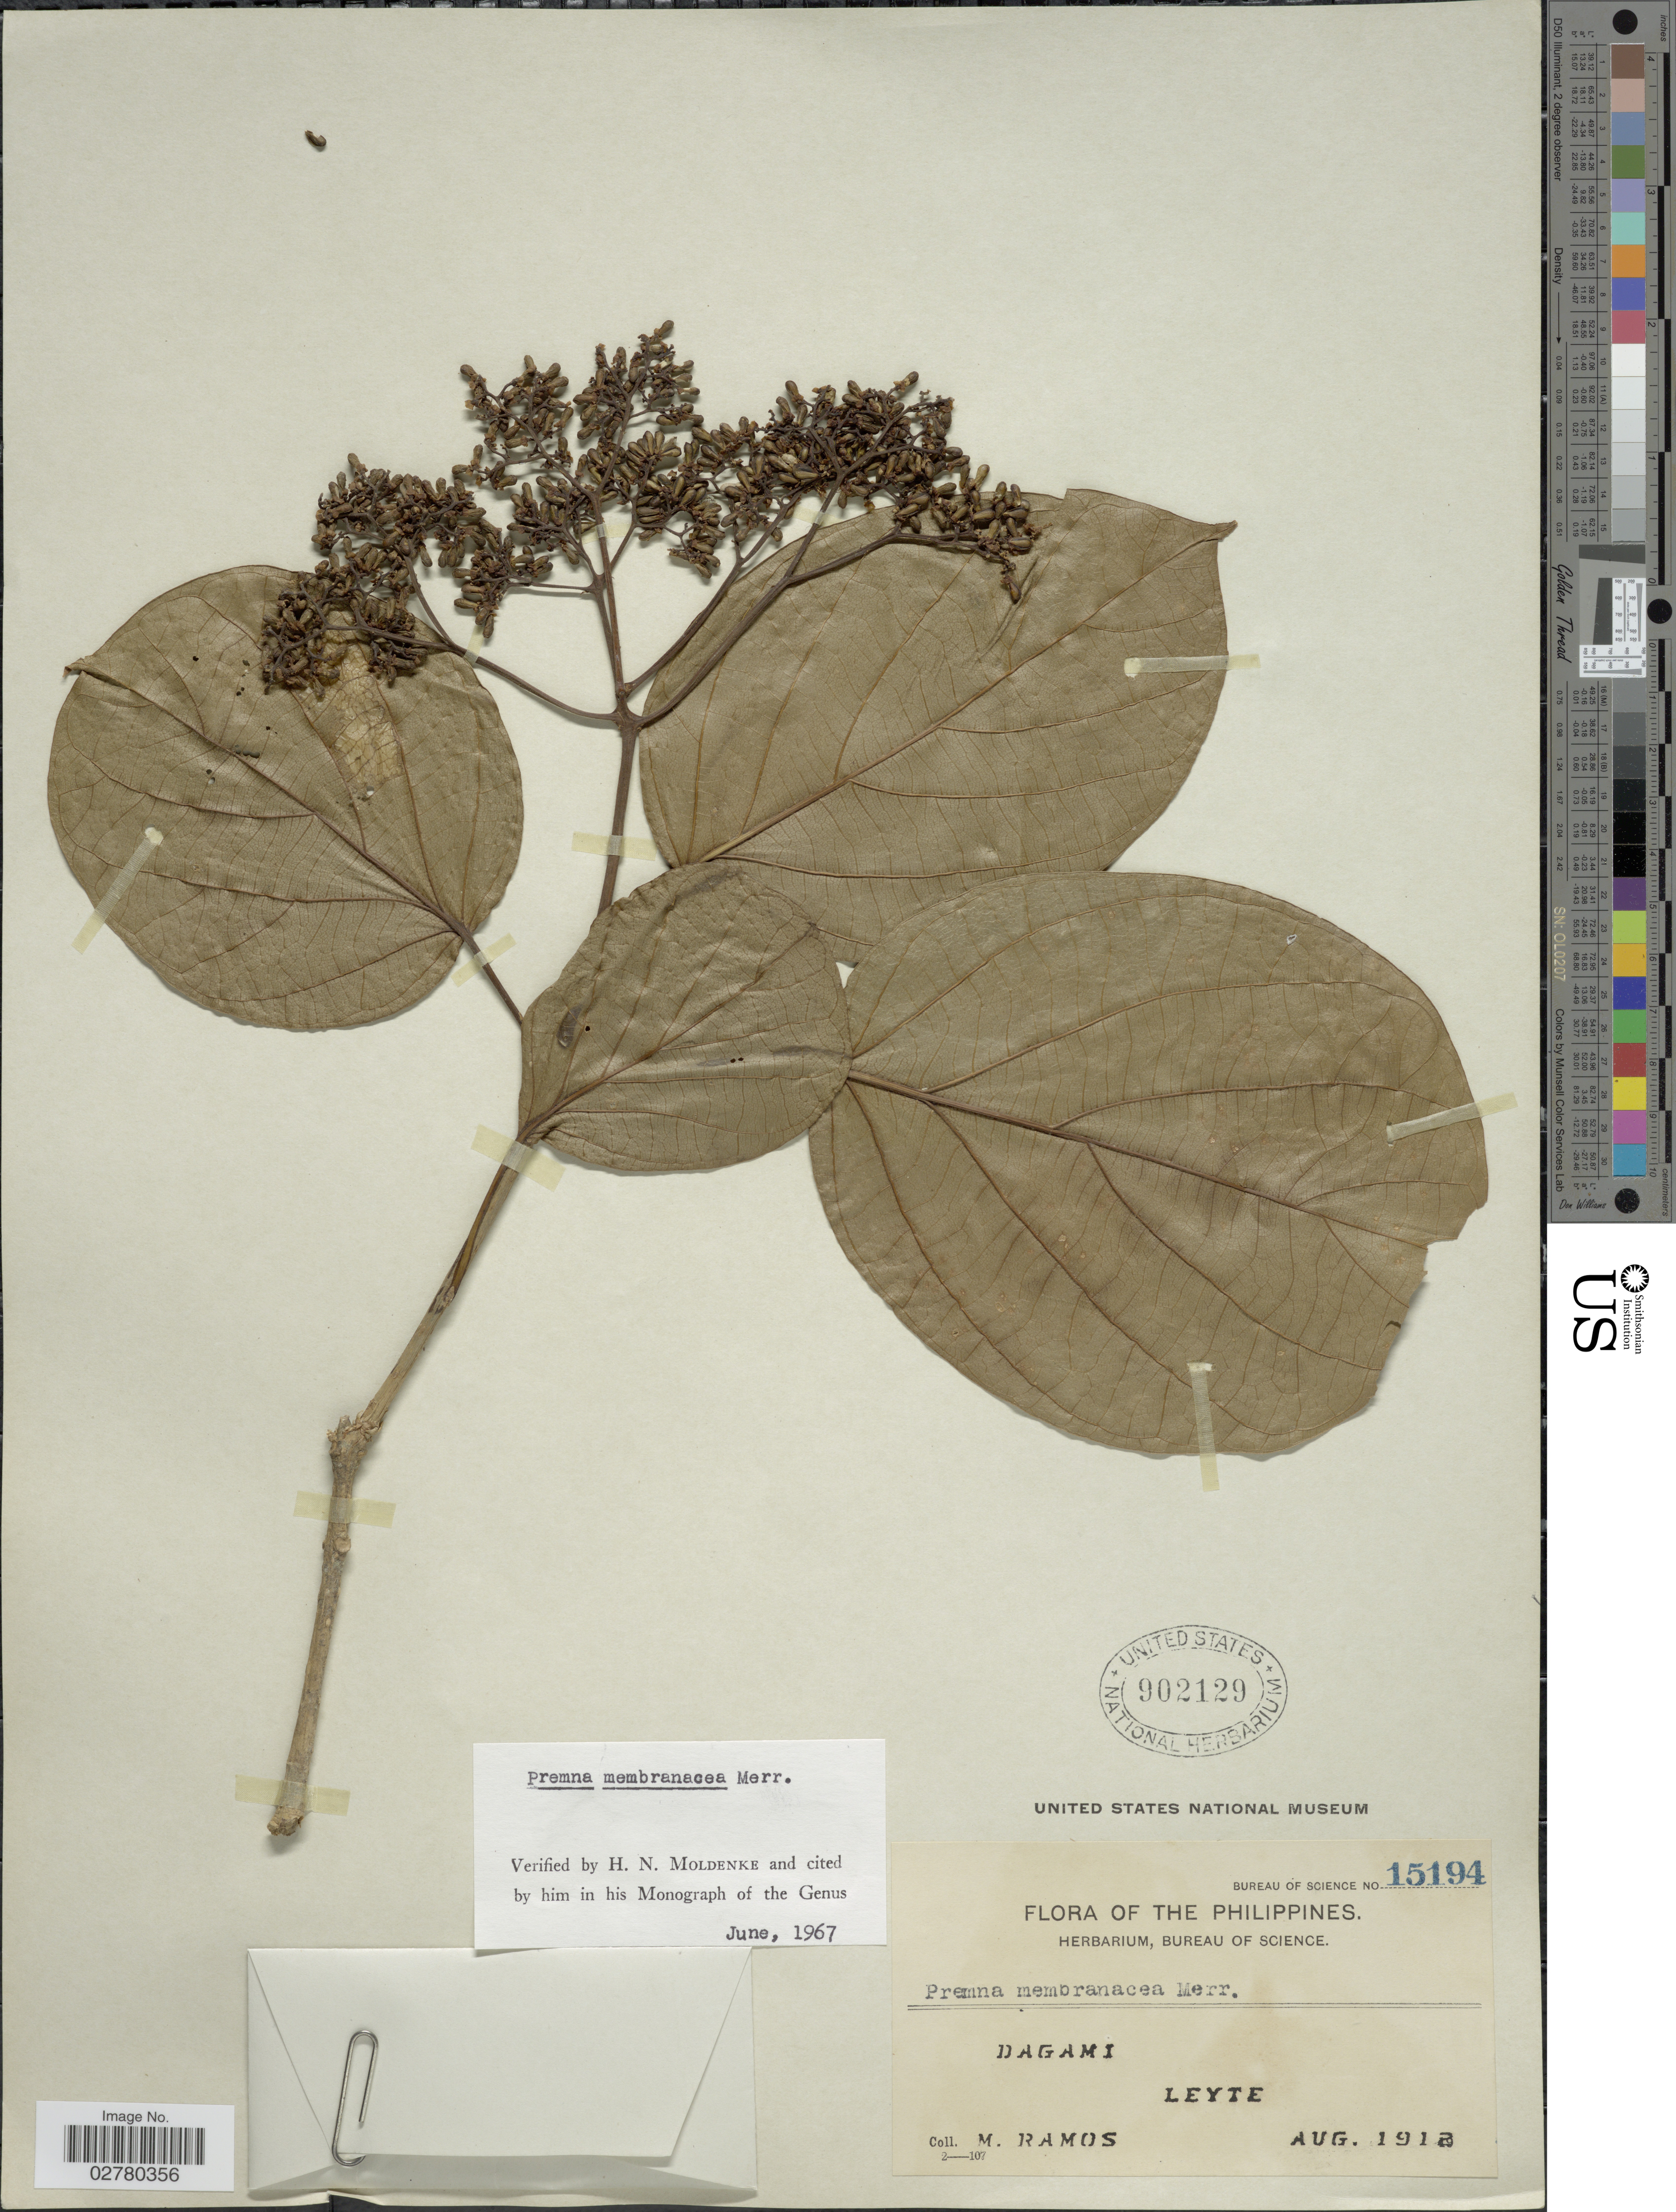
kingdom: Plantae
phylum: Tracheophyta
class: Magnoliopsida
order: Lamiales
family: Lamiaceae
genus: Premna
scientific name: Premna membranacea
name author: Merr.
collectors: M. Ramos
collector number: Bureau of Science 15194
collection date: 1912-08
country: Philippines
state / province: Eastern Visayas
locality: Dagami, Leyte.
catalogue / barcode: US 902129